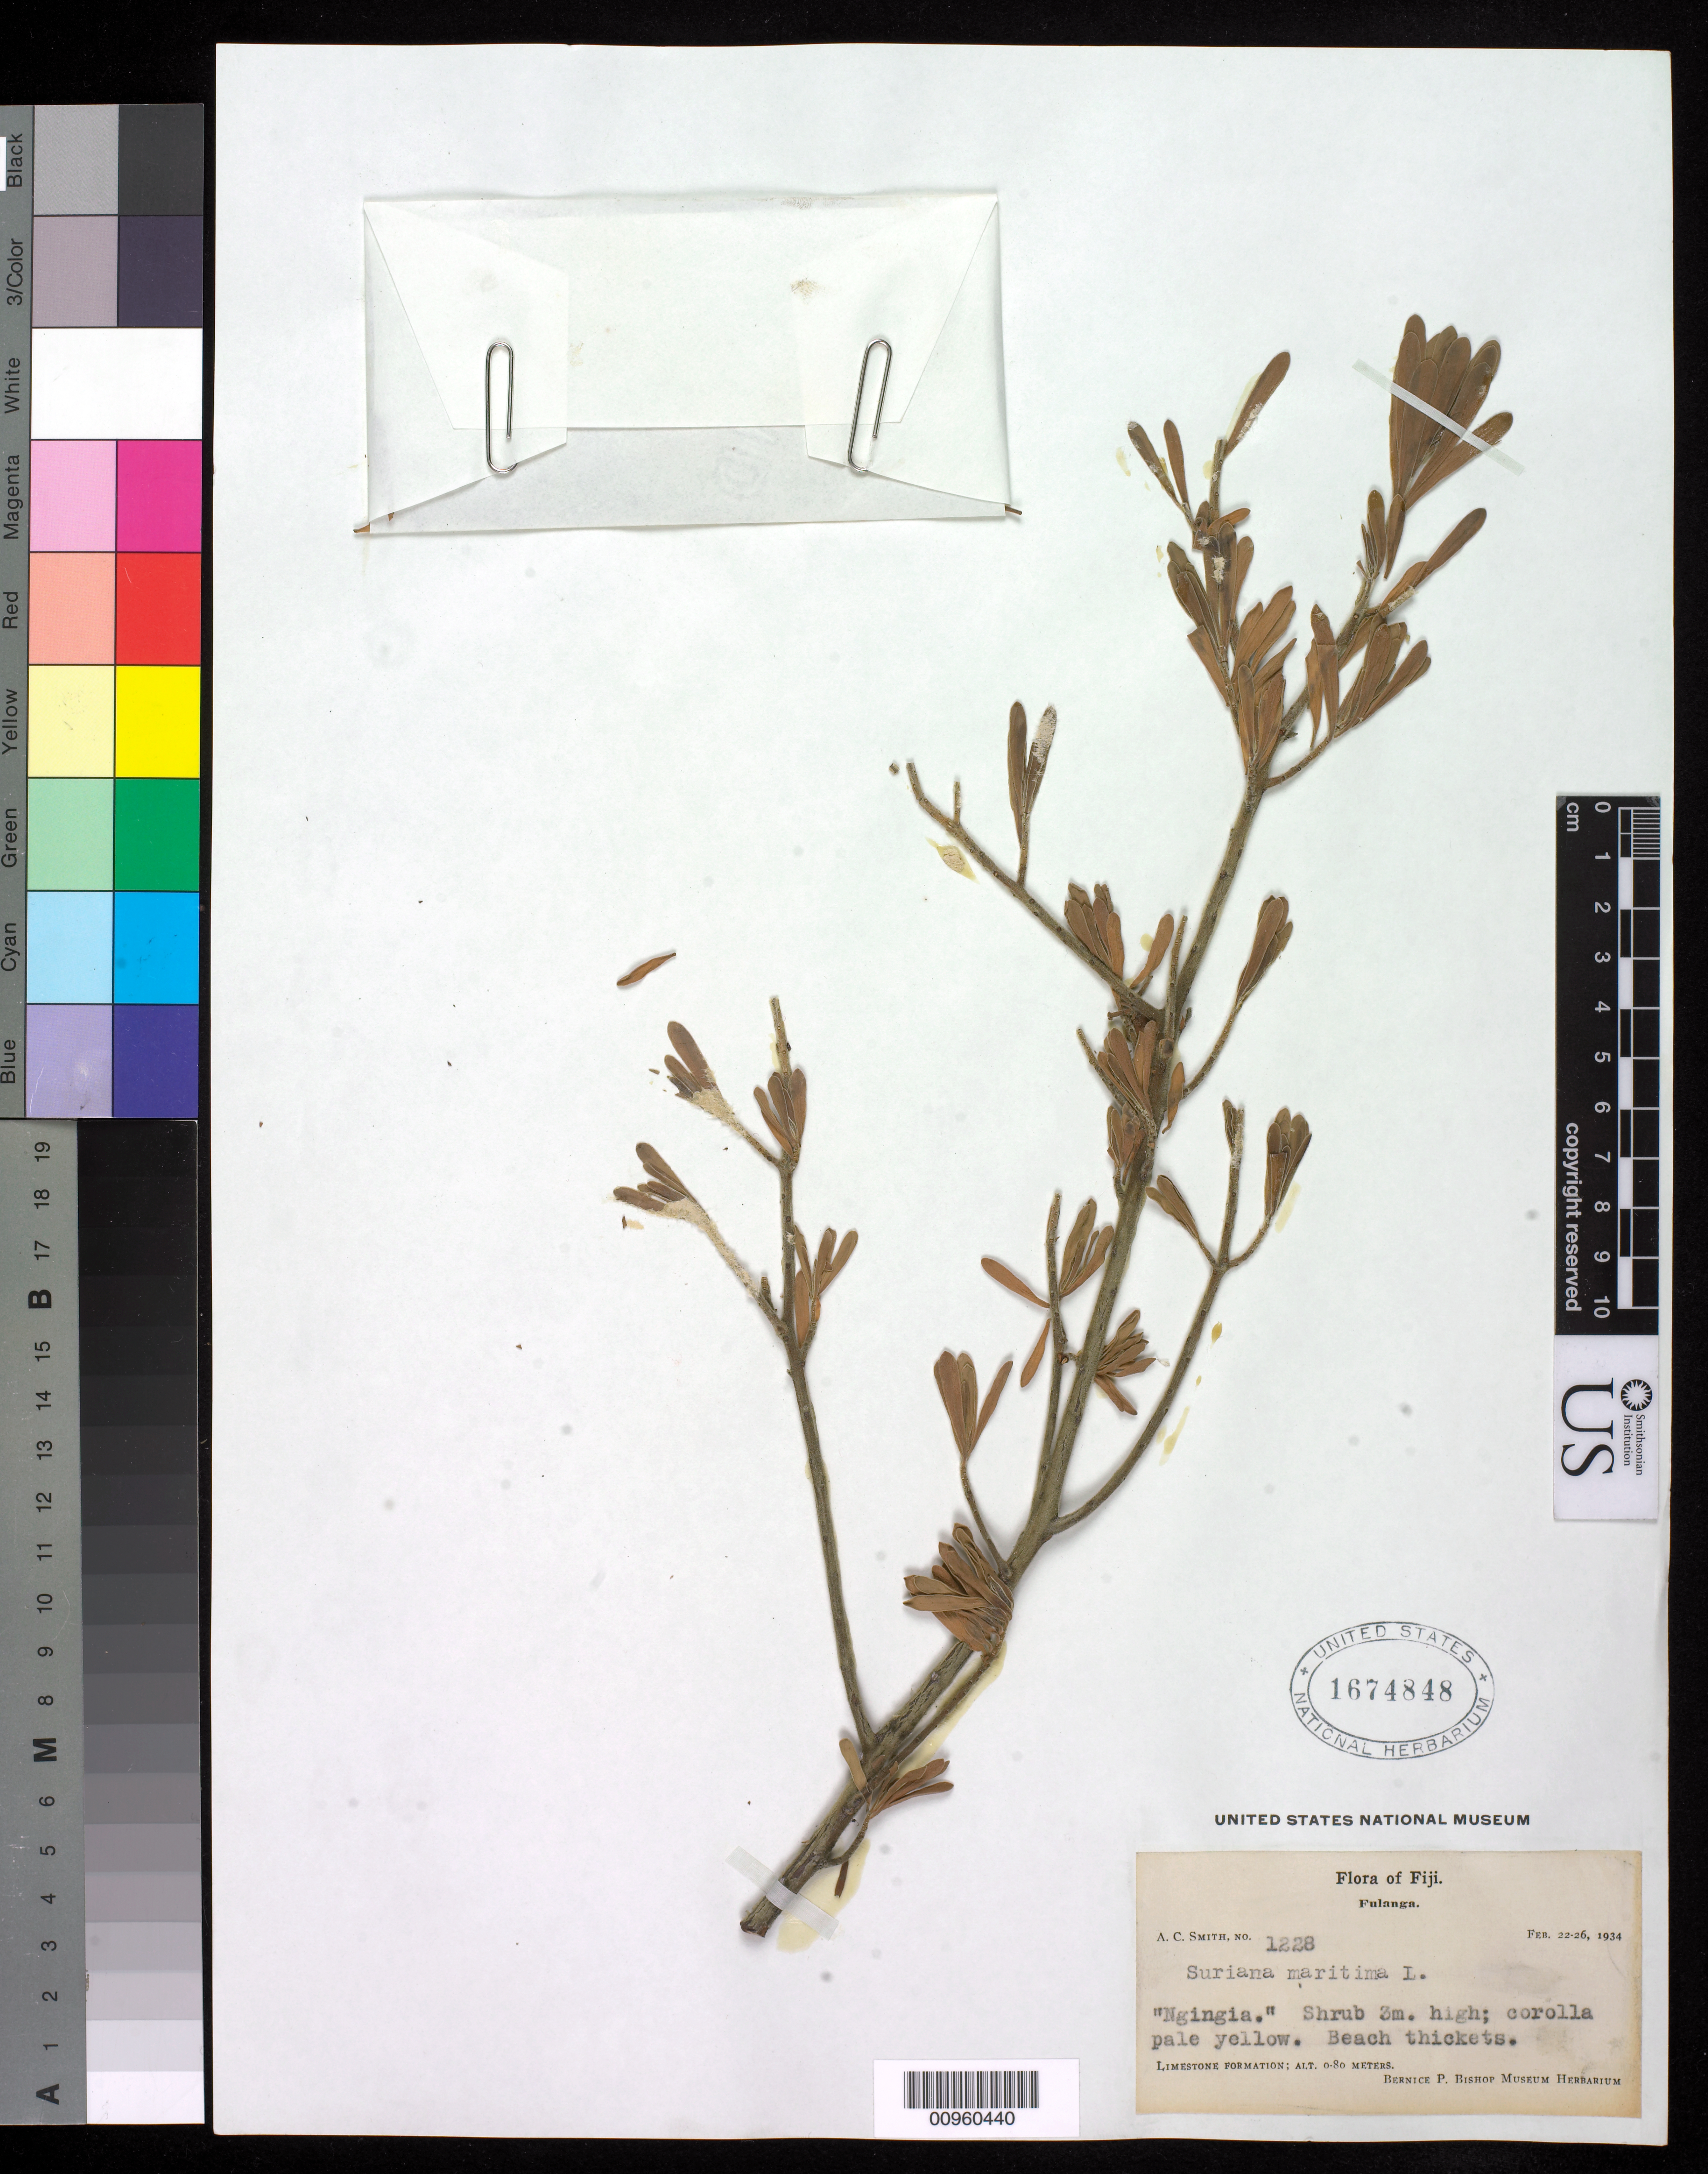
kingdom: Plantae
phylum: Tracheophyta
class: Magnoliopsida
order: Fabales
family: Surianaceae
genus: Suriana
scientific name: Suriana maritima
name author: L.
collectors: C. A. Smith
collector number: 1228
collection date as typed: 22 Feb 1934 to 26 Feb 1934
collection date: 1934-02-22/1934-02-26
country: Fiji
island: Fulaga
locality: Fiji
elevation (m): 0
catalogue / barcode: US 1674848